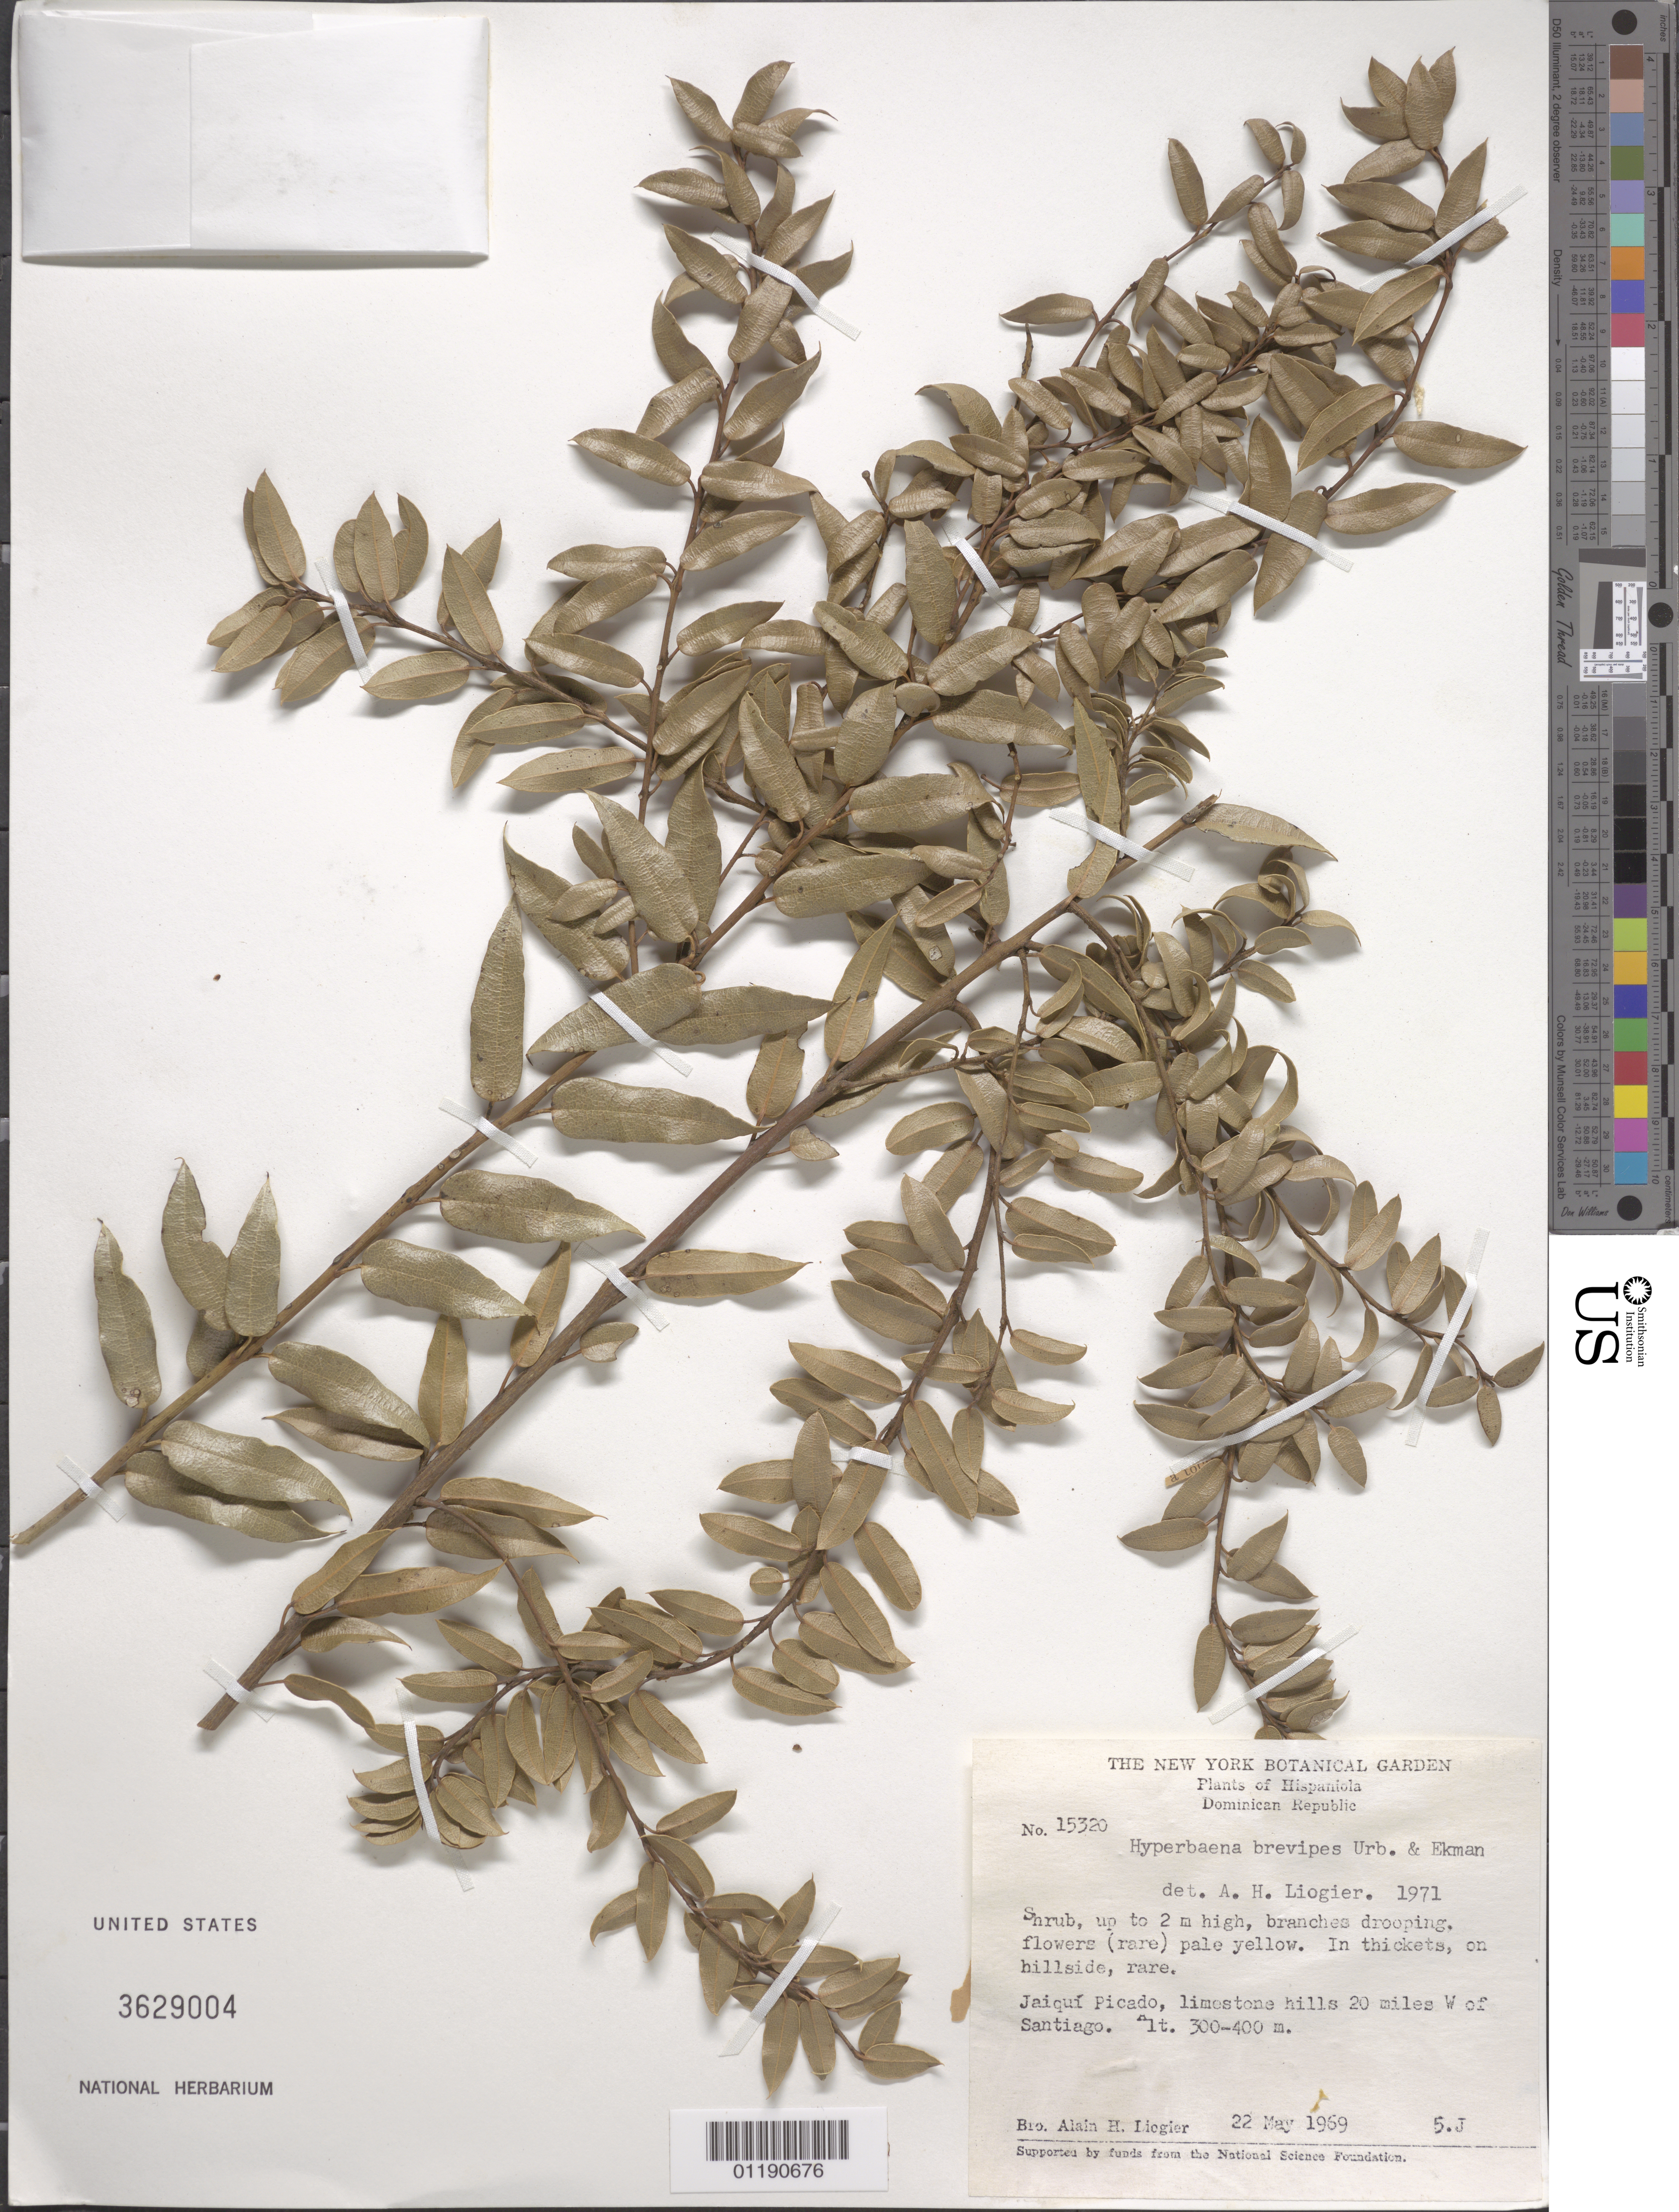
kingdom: Plantae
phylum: Tracheophyta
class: Magnoliopsida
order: Ranunculales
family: Menispermaceae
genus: Hyperbaena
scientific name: Hyperbaena brevipes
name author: Urb. & Ekman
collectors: A. H. Liogier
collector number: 15320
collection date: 1969-05-22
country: Dominican Republic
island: Hispaniola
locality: Jaiquí Picado, 20 miles W of Santiago.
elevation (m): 300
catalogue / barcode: US 3629004